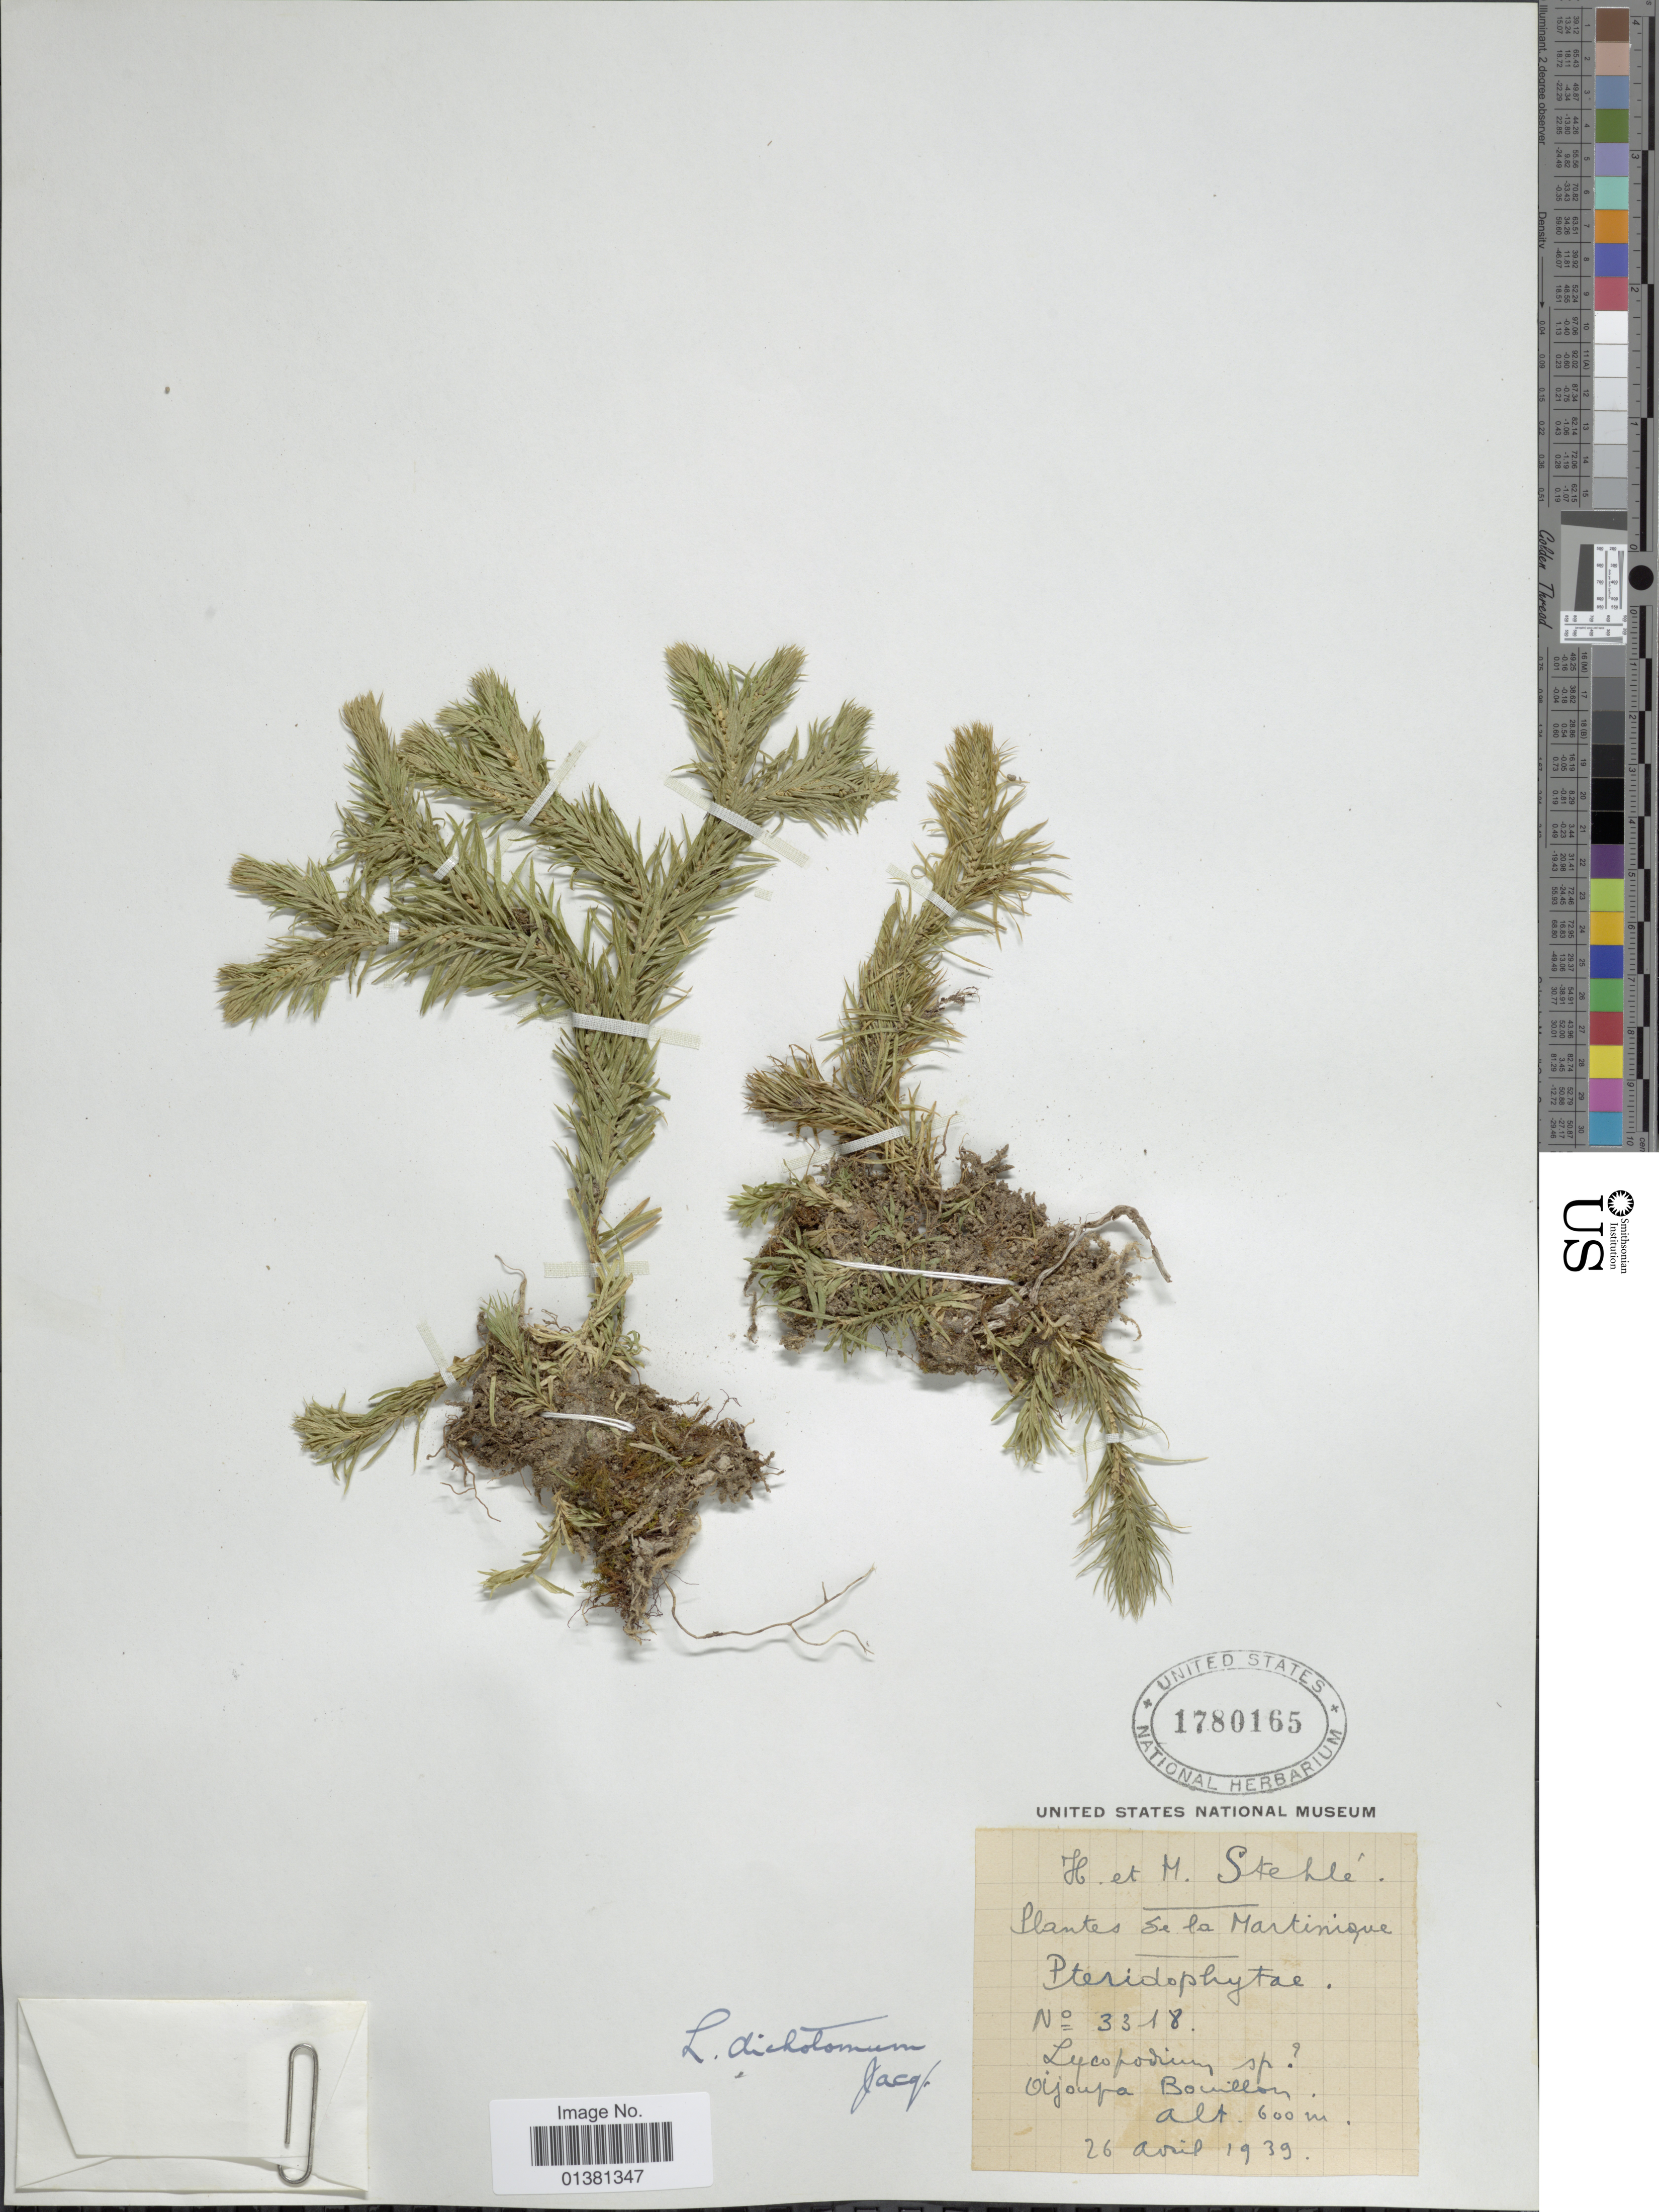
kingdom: Plantae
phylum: Tracheophyta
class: Lycopodiopsida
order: Lycopodiales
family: Lycopodiaceae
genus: Phlegmariurus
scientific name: Phlegmariurus dichotomus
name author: (Jacq.) W.H. Wagner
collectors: H. Stehlé & M. Stehlé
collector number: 3318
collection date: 1939-04-26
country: Martinique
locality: Ajoupa-Bouillon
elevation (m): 600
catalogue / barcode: US 1780165